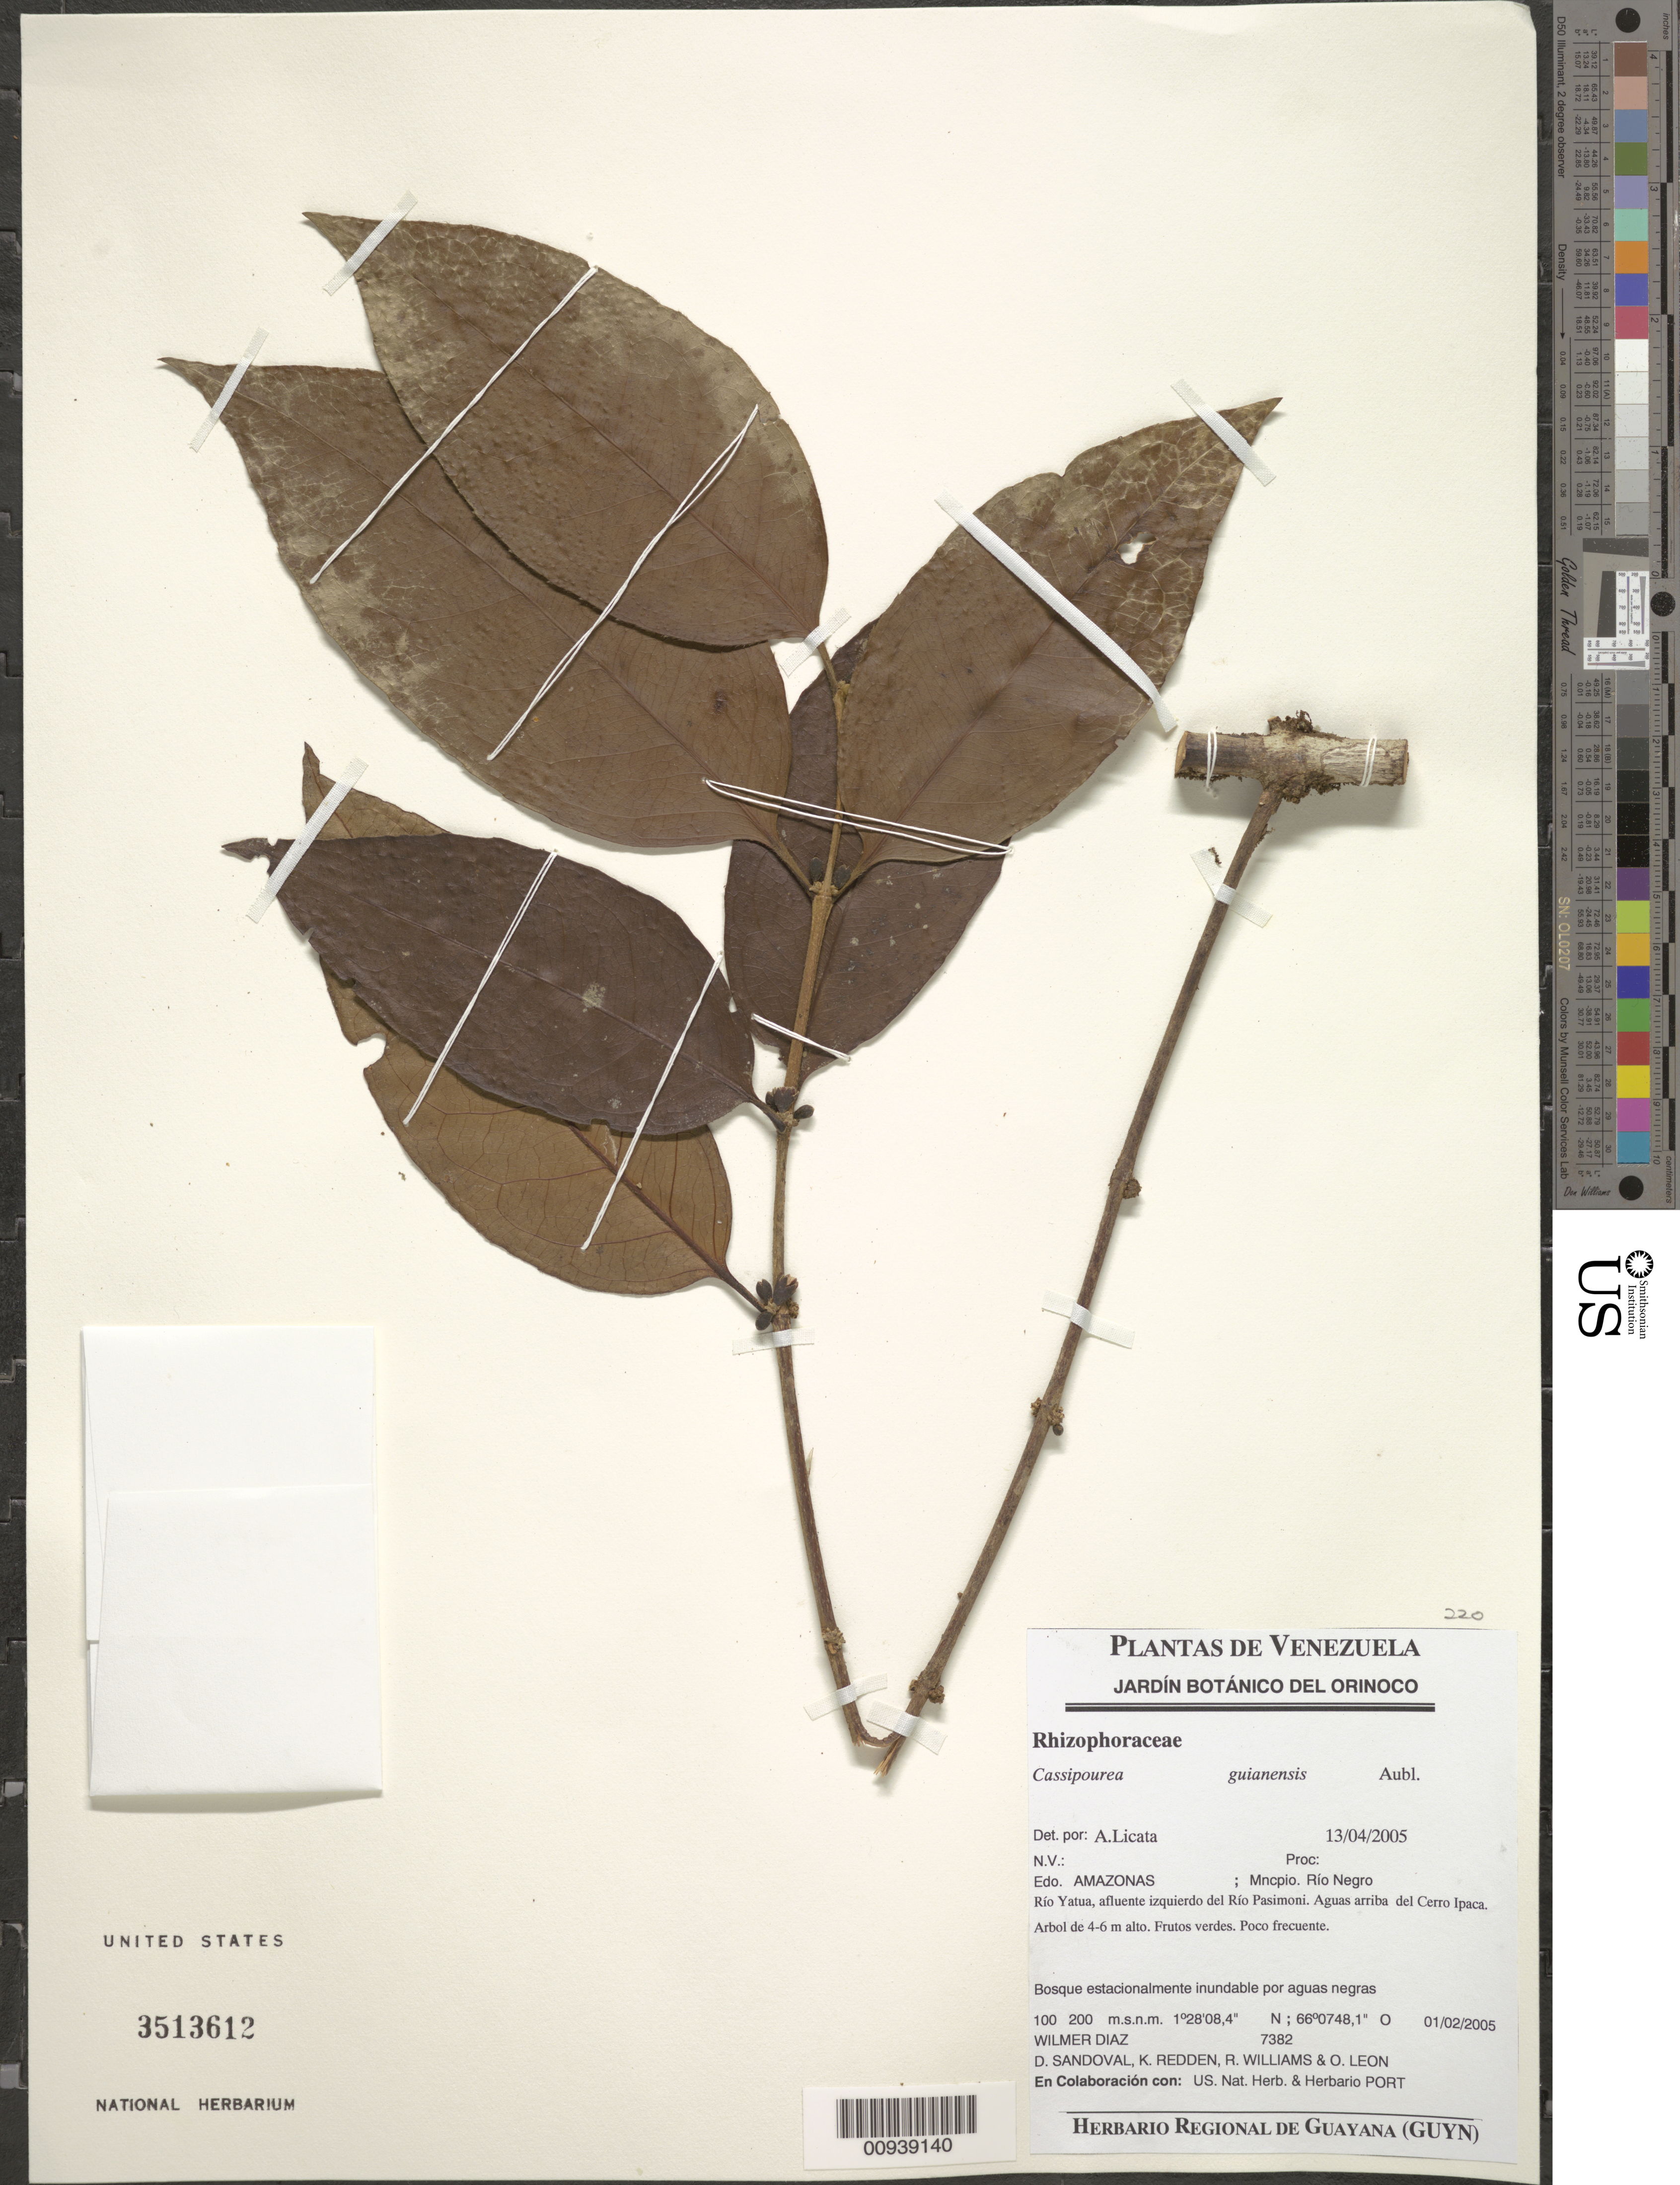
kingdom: Plantae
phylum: Tracheophyta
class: Magnoliopsida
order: Malpighiales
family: Rhizophoraceae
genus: Cassipourea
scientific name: Cassipourea guianensis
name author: Aubl.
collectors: W. Díaz P., D. Sandoval, K. M. Redden, R. Williams & O. León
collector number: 7382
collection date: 2005-02-01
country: Venezuela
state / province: Amazonas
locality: Edo. Amazonas; Mncpio. Río Negro. Río Yatua, afluente izquierdo del Río Pasimoni. Aguas arriba del Cerro Ipaca.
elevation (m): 100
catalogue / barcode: US 3513612